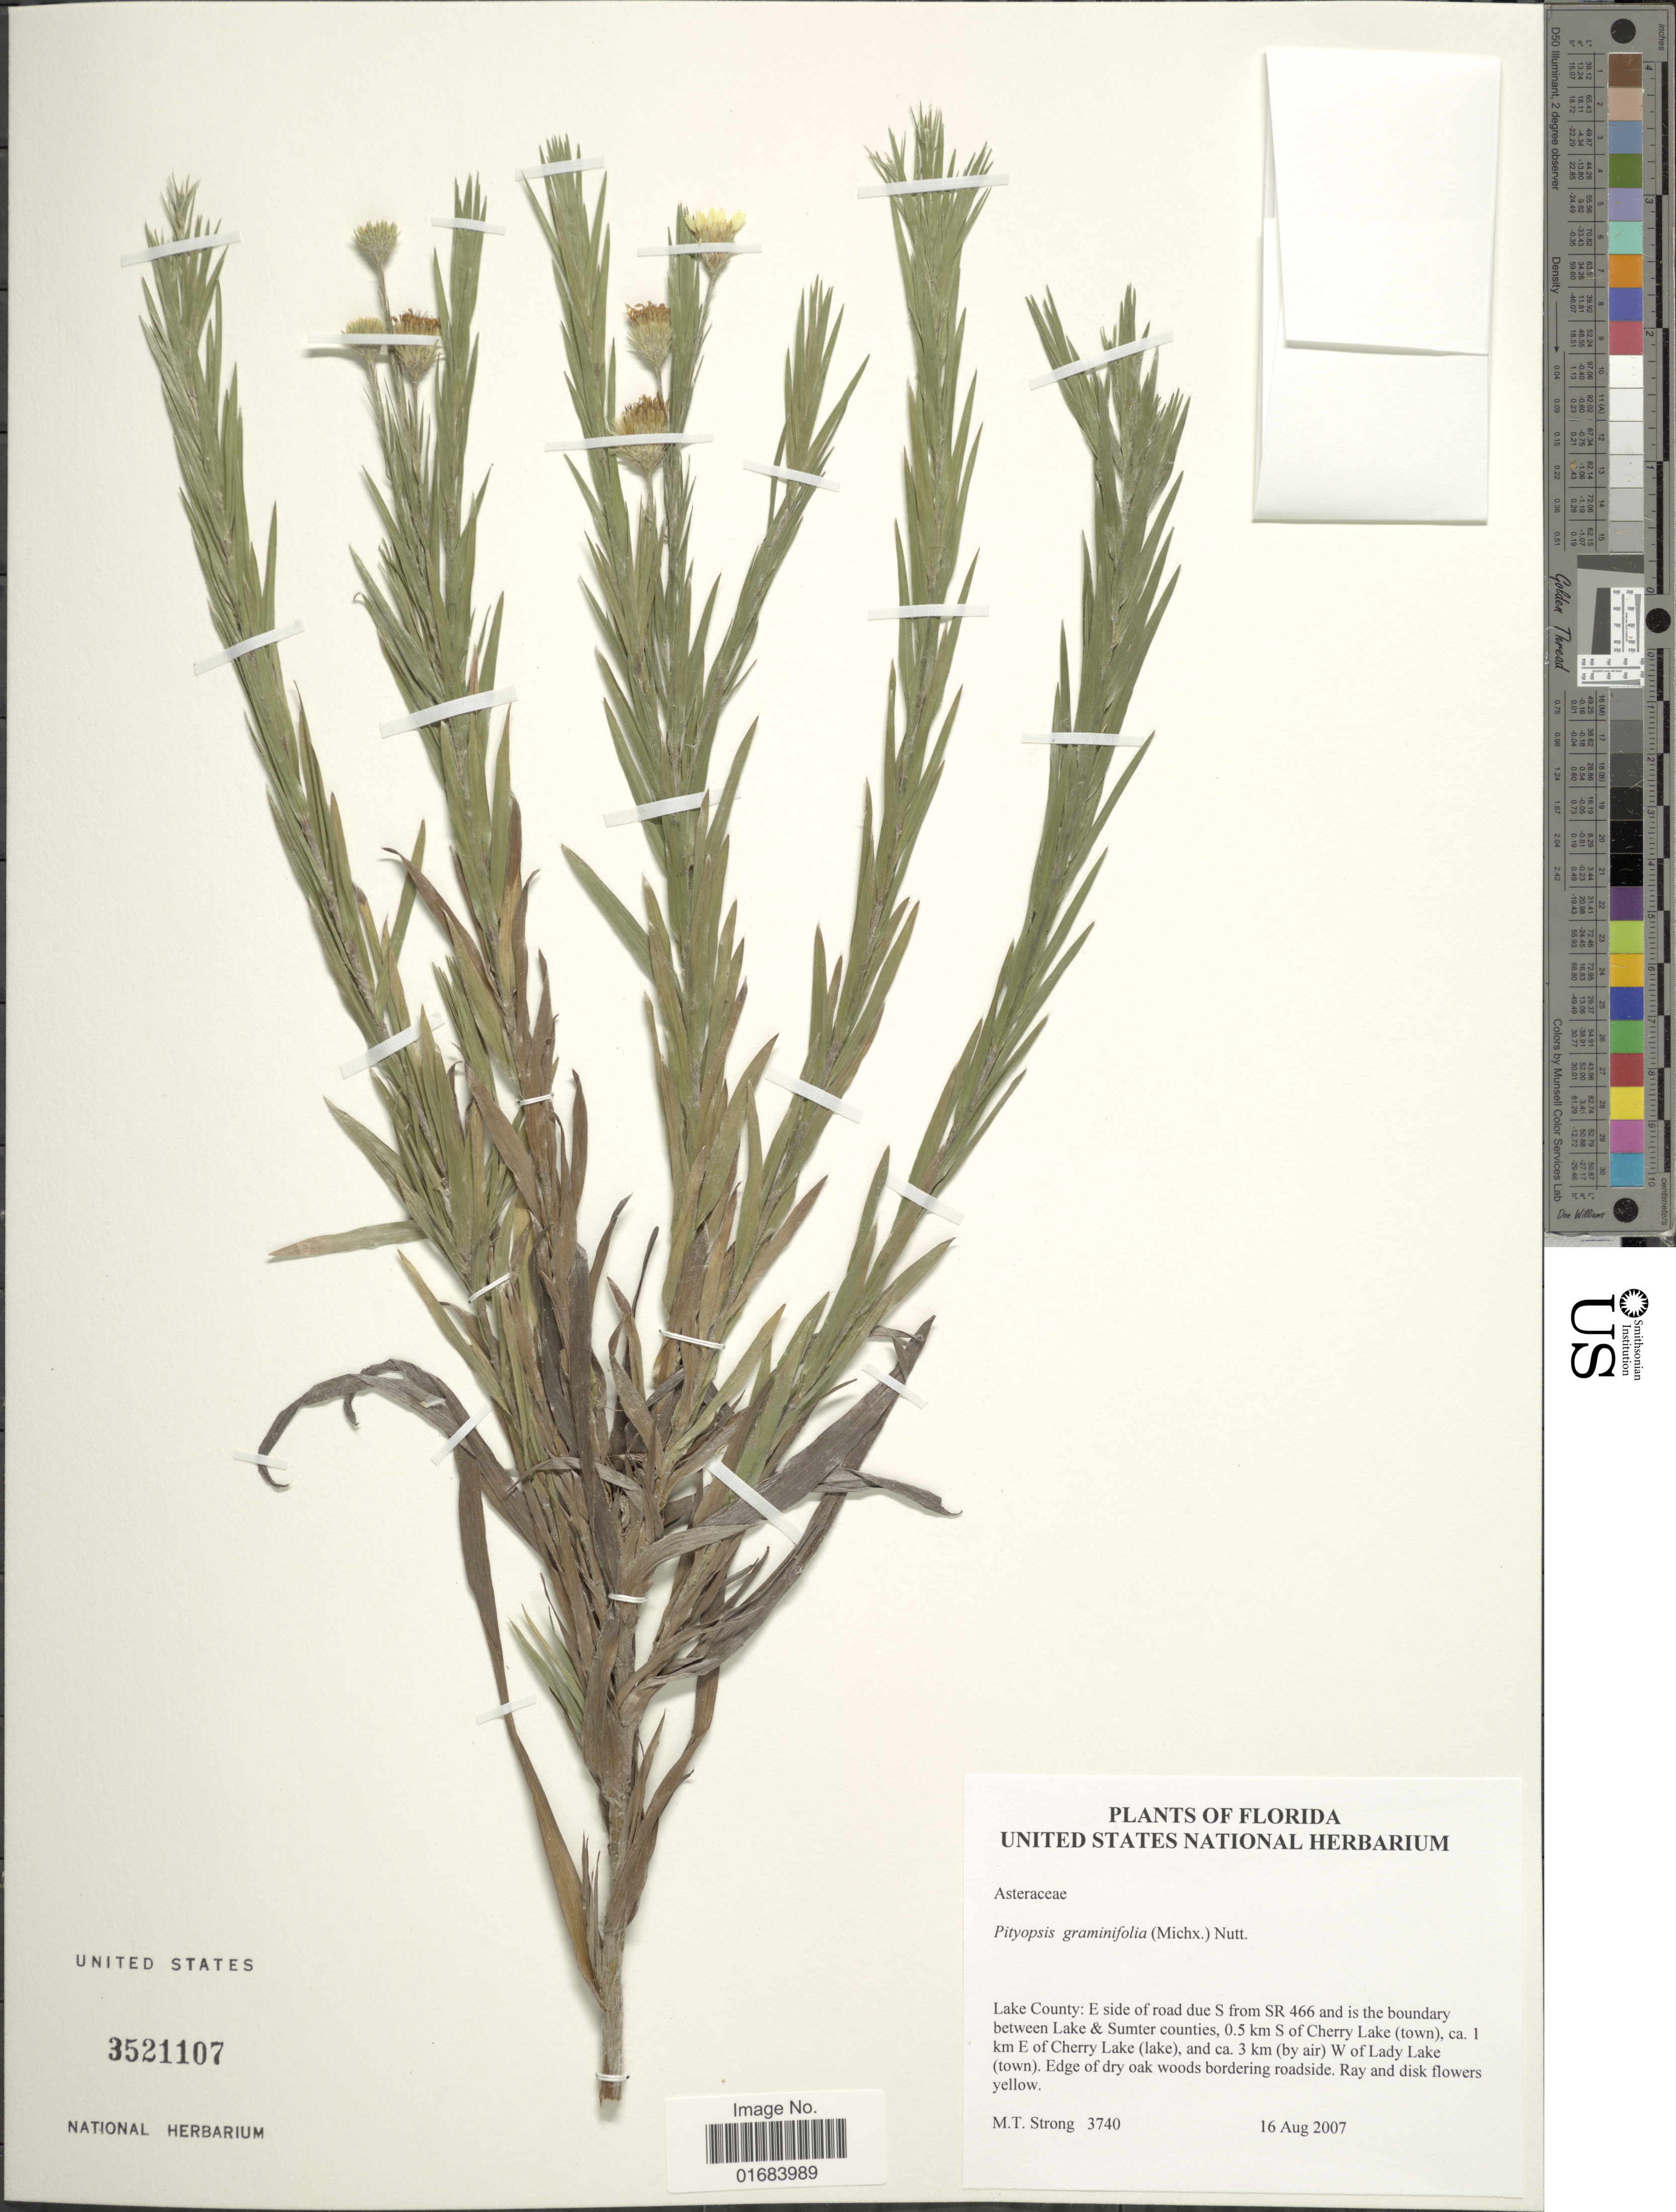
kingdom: Plantae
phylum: Tracheophyta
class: Magnoliopsida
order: Asterales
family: Asteraceae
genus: Pityopsis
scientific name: Pityopsis graminifolia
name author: (Michx.) Nutt.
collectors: M. T. Strong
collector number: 3740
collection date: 2007-08-16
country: United States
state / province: Florida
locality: Lake County: E side of road due S from SR 446 and is the boundary between Lake & Sumter counties, 0.5 km S of Cherry Lake (town) ca. 1 km E of Cherry Lake (lake), and ca. 3 km (by air) W of Lady Lake (town).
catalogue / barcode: US 3521107